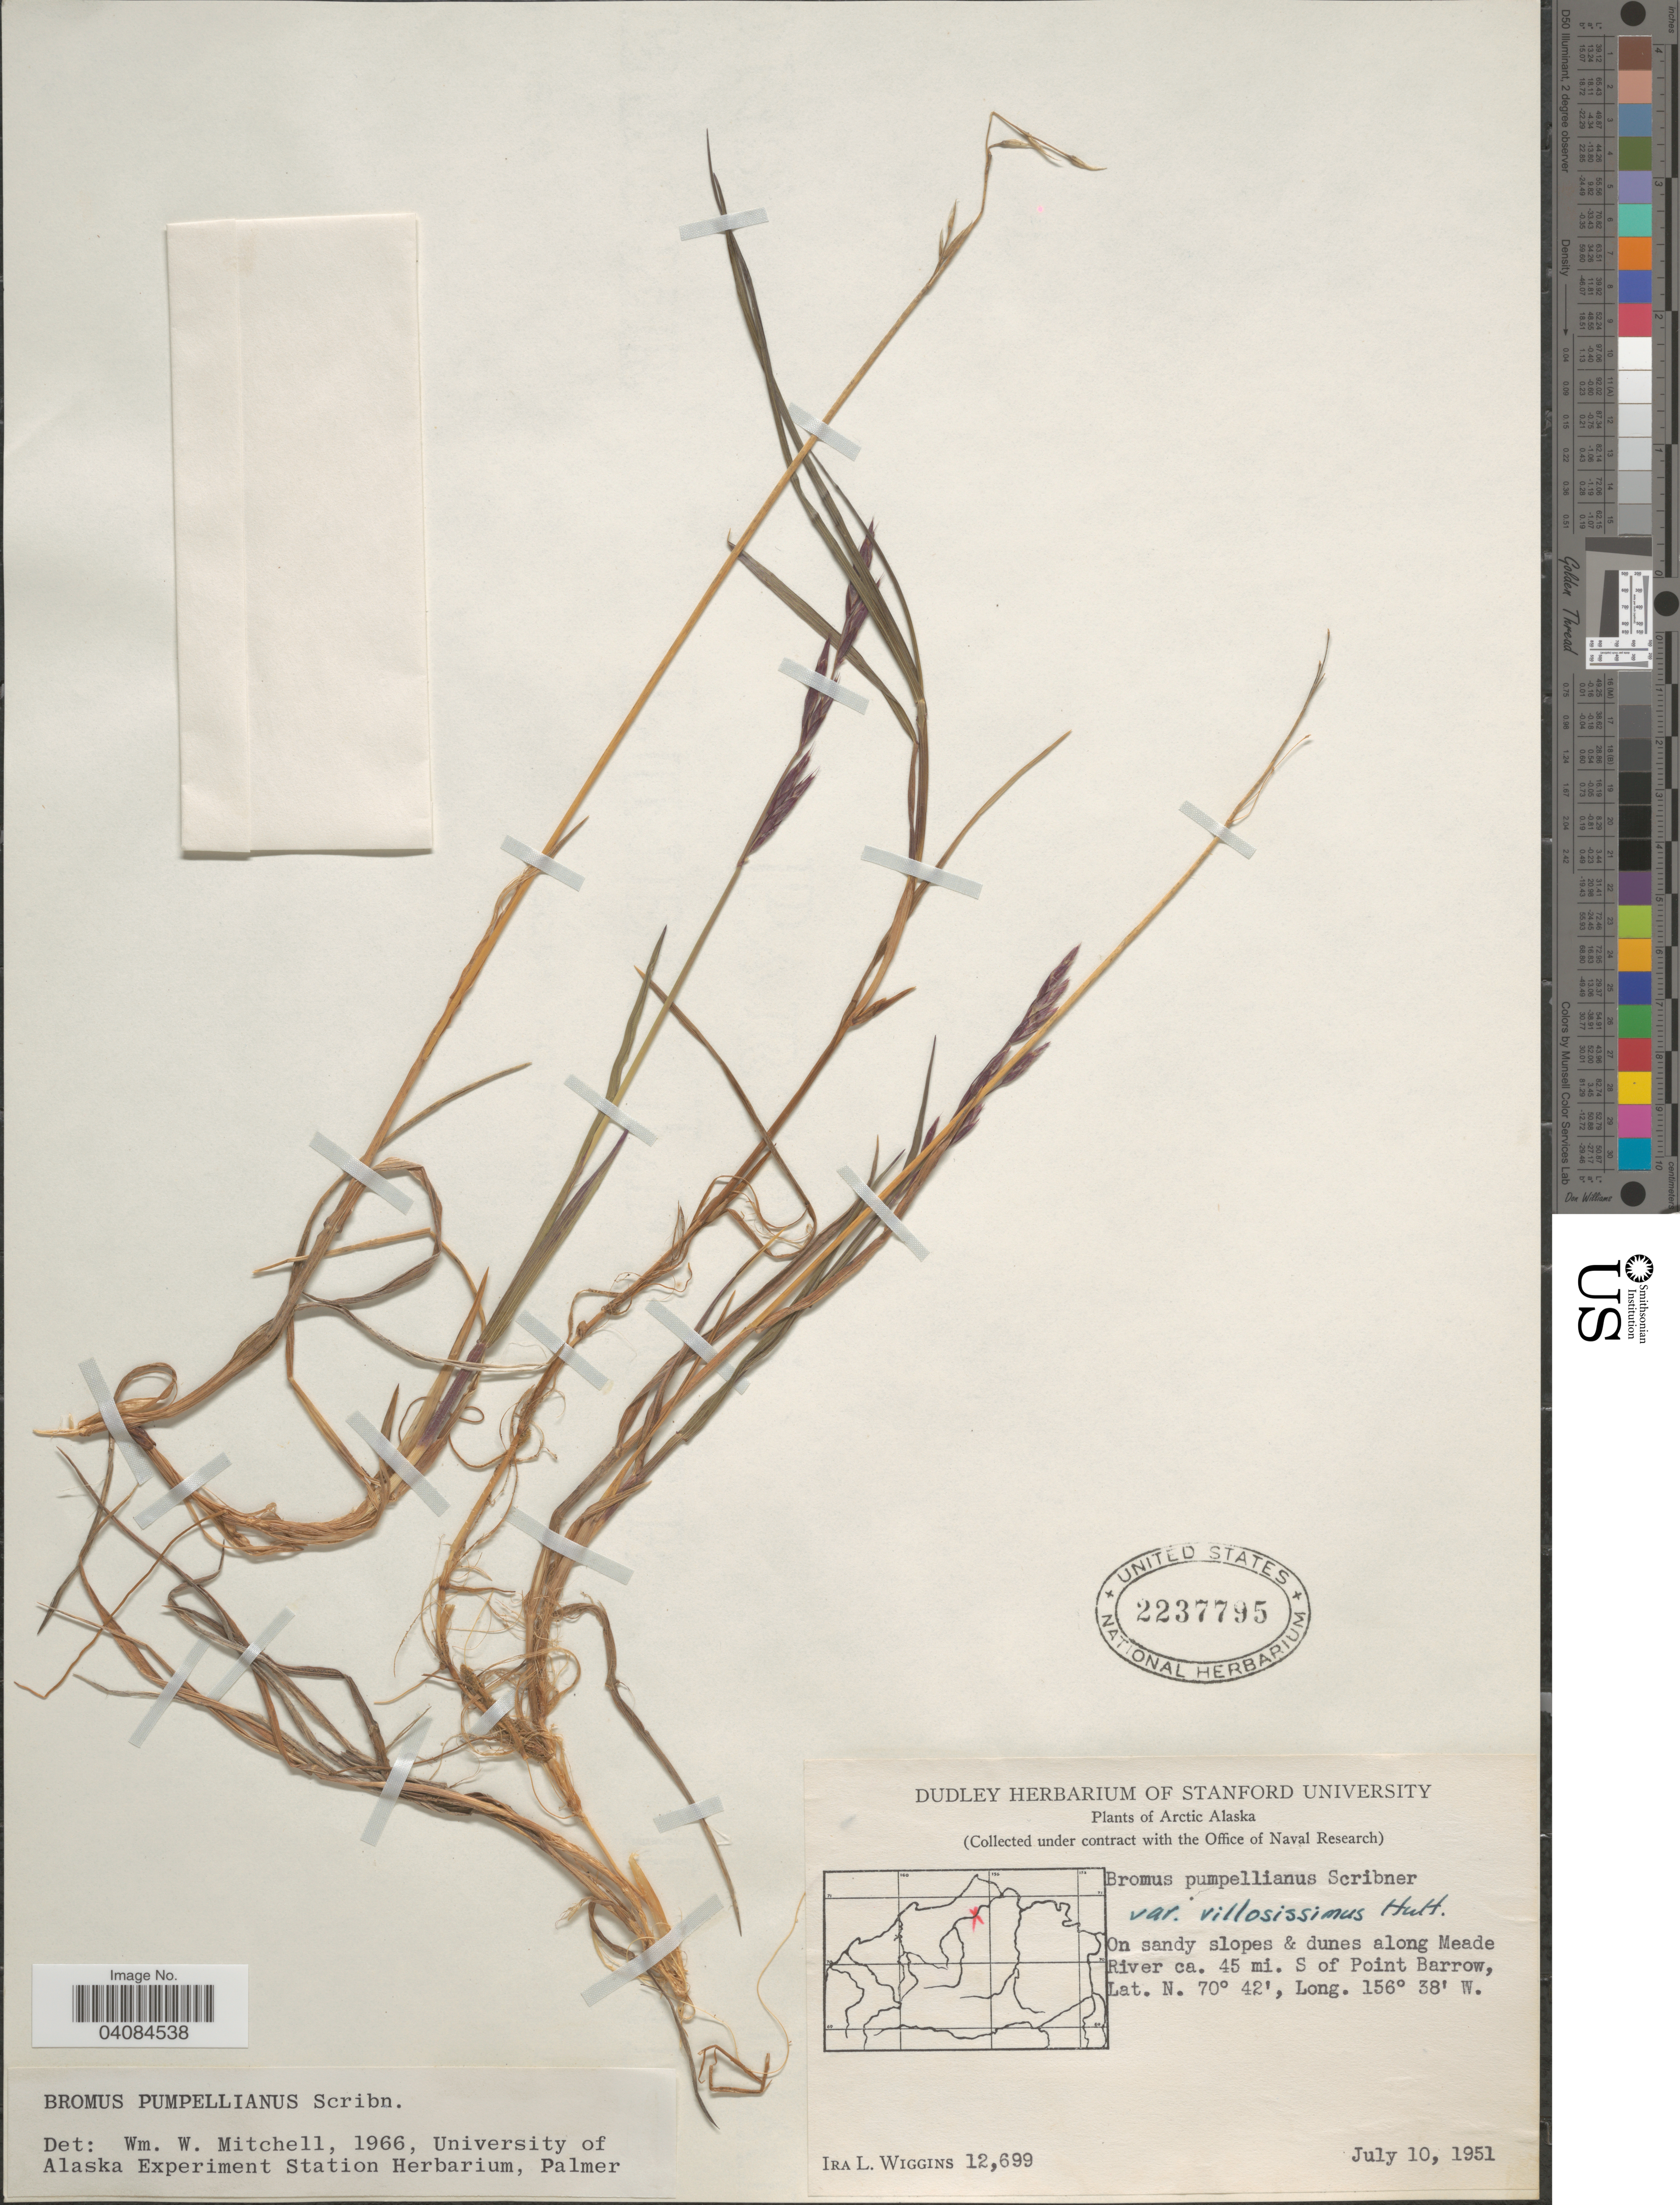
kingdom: Plantae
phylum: Tracheophyta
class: Liliopsida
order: Poales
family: Poaceae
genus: Bromus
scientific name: Bromus pumpellianus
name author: Scribn.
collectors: I. L. Wiggins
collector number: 12699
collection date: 1951-07-10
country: United States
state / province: Alaska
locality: Arctic Alaska. Along Meade River ca. 45 mi. S of Point Barrow.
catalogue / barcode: US 2237795